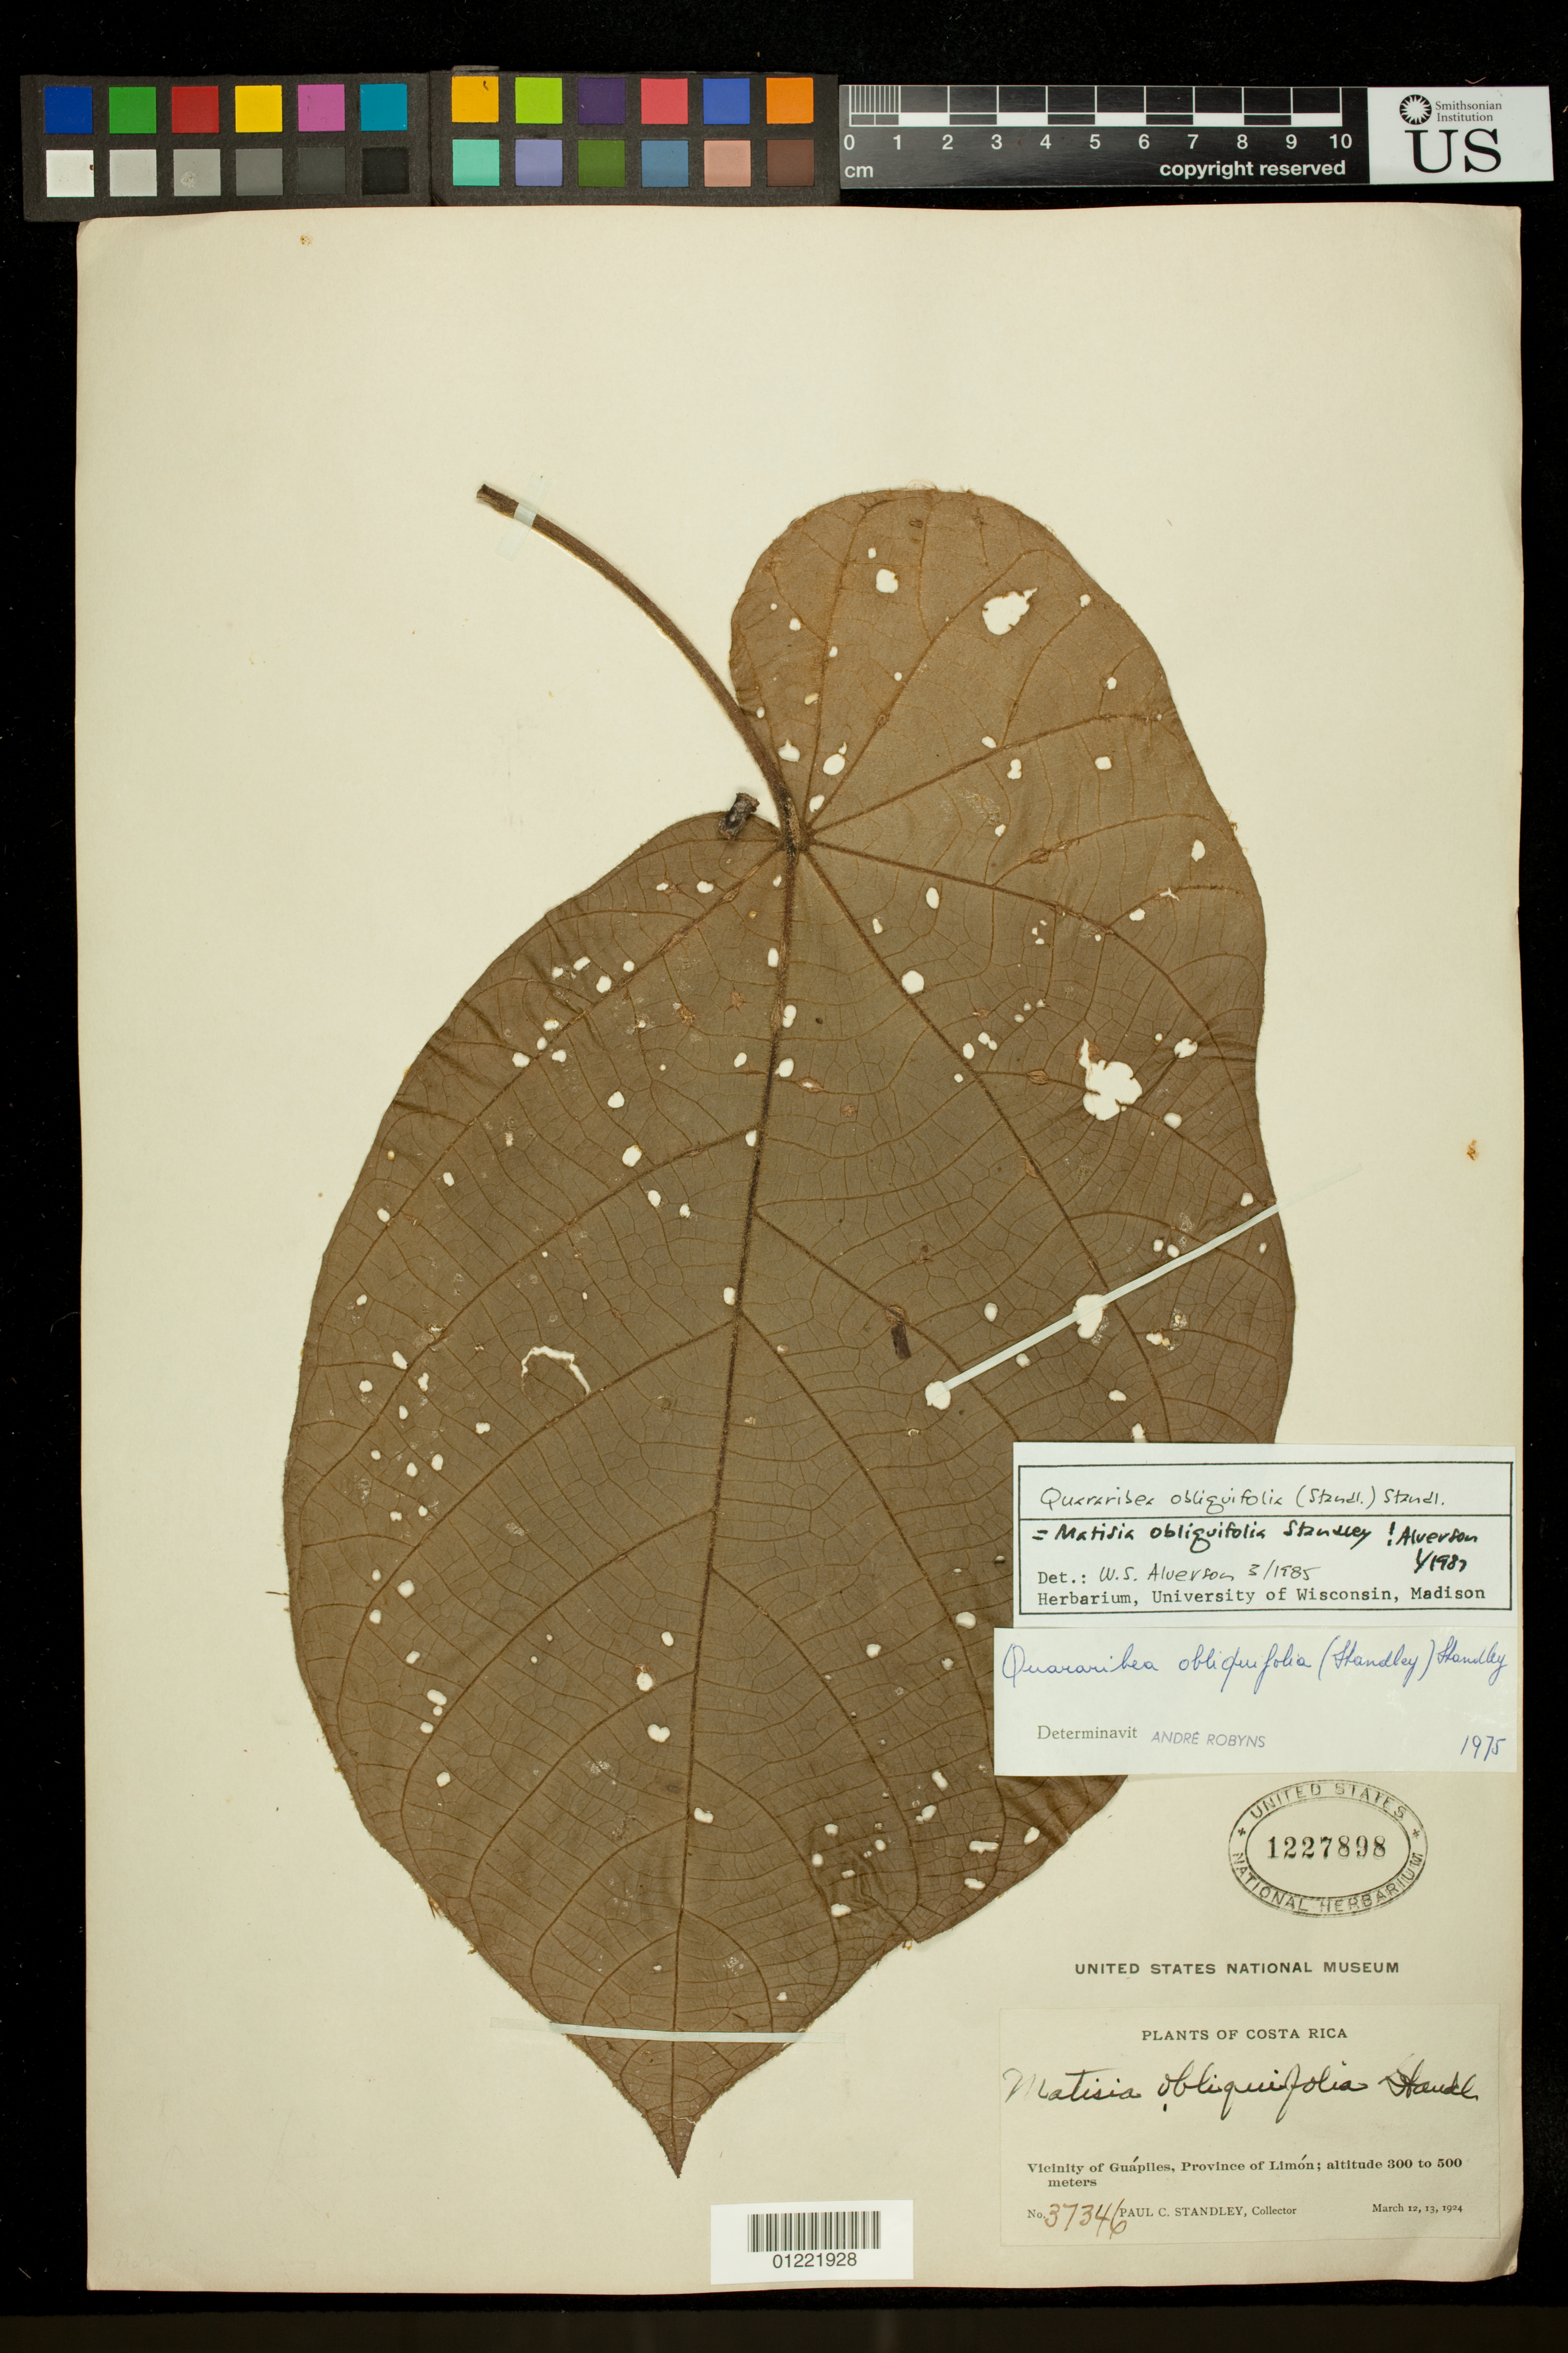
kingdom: Plantae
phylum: Tracheophyta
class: Magnoliopsida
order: Malvales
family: Malvaceae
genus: Matisia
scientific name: Matisia oblongifolia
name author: Poepp. & Endl.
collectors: P. C. Standley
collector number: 37346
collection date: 1924-03-12/1924-03-13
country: Costa Rica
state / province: Limón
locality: Vicinity of Guapiles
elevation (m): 300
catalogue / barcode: US 1227898